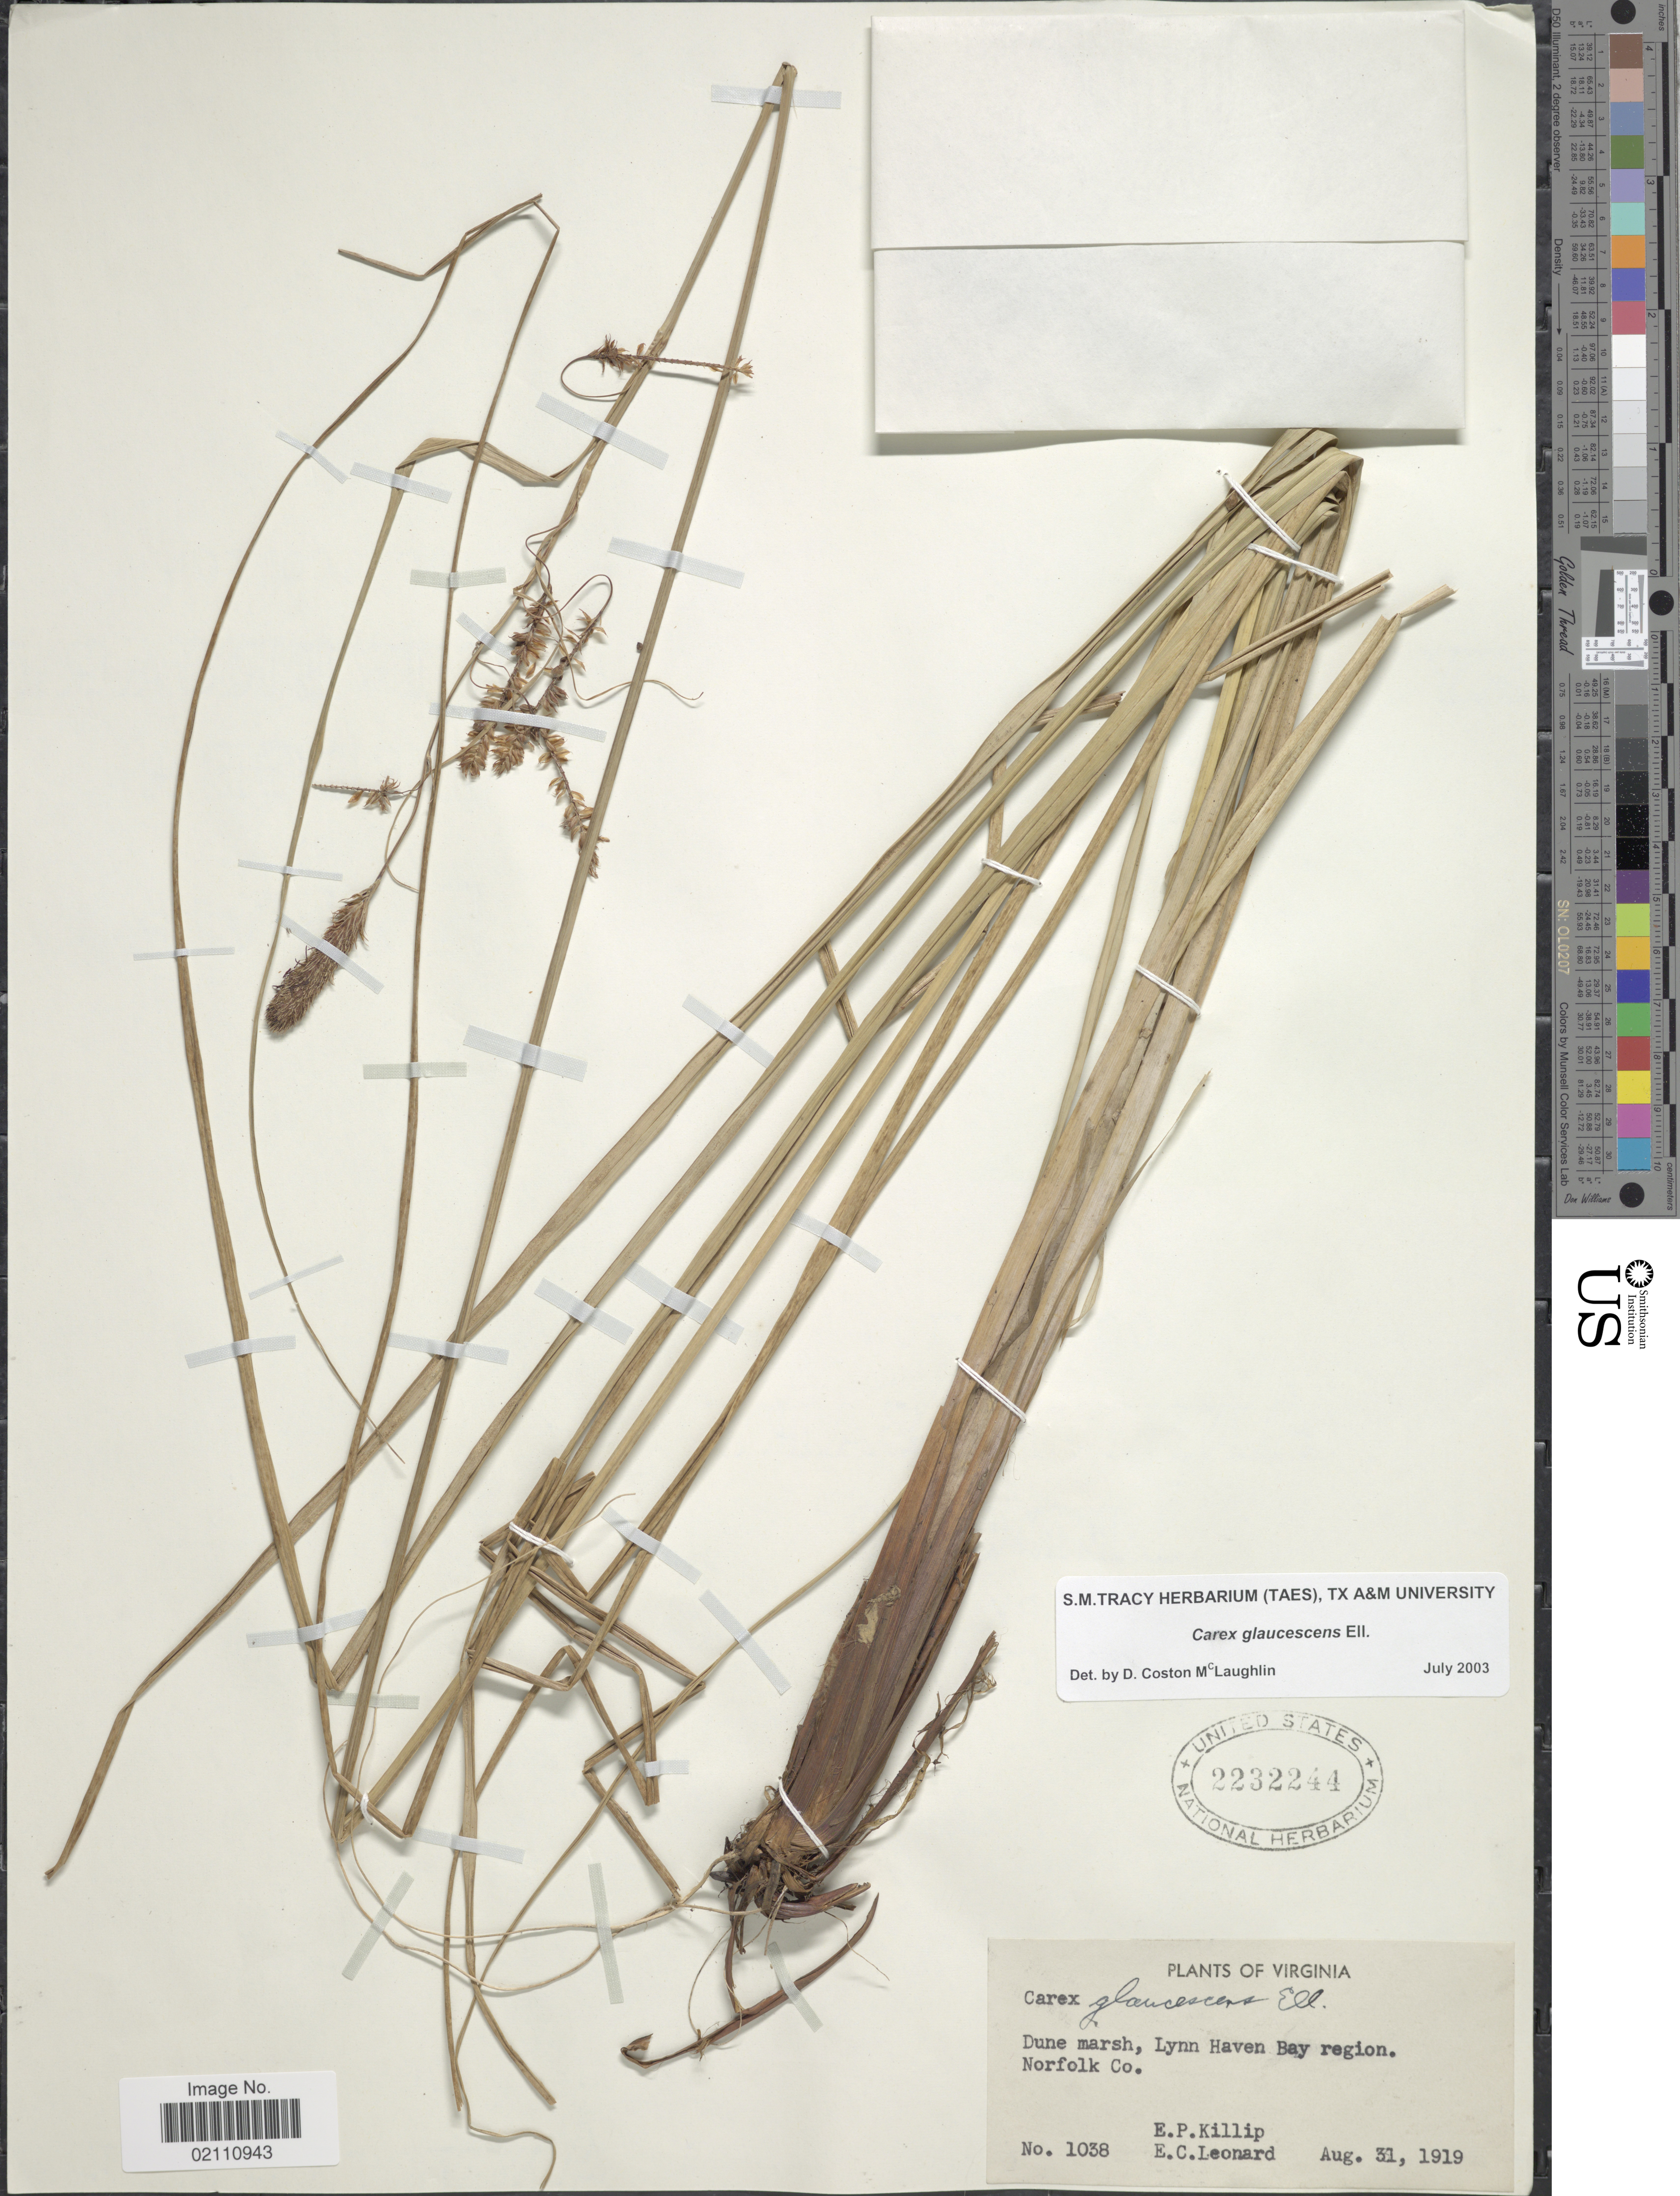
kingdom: Plantae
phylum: Tracheophyta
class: Liliopsida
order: Poales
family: Cyperaceae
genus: Carex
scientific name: Carex glaucescens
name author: Elliott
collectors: E. P. Killip & E. C. Leonard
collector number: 1038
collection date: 1919-08-31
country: United States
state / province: Virginia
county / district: City of Norfolk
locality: Dune marsh, Lynn Haven Bay Region.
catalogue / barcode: US 2232244